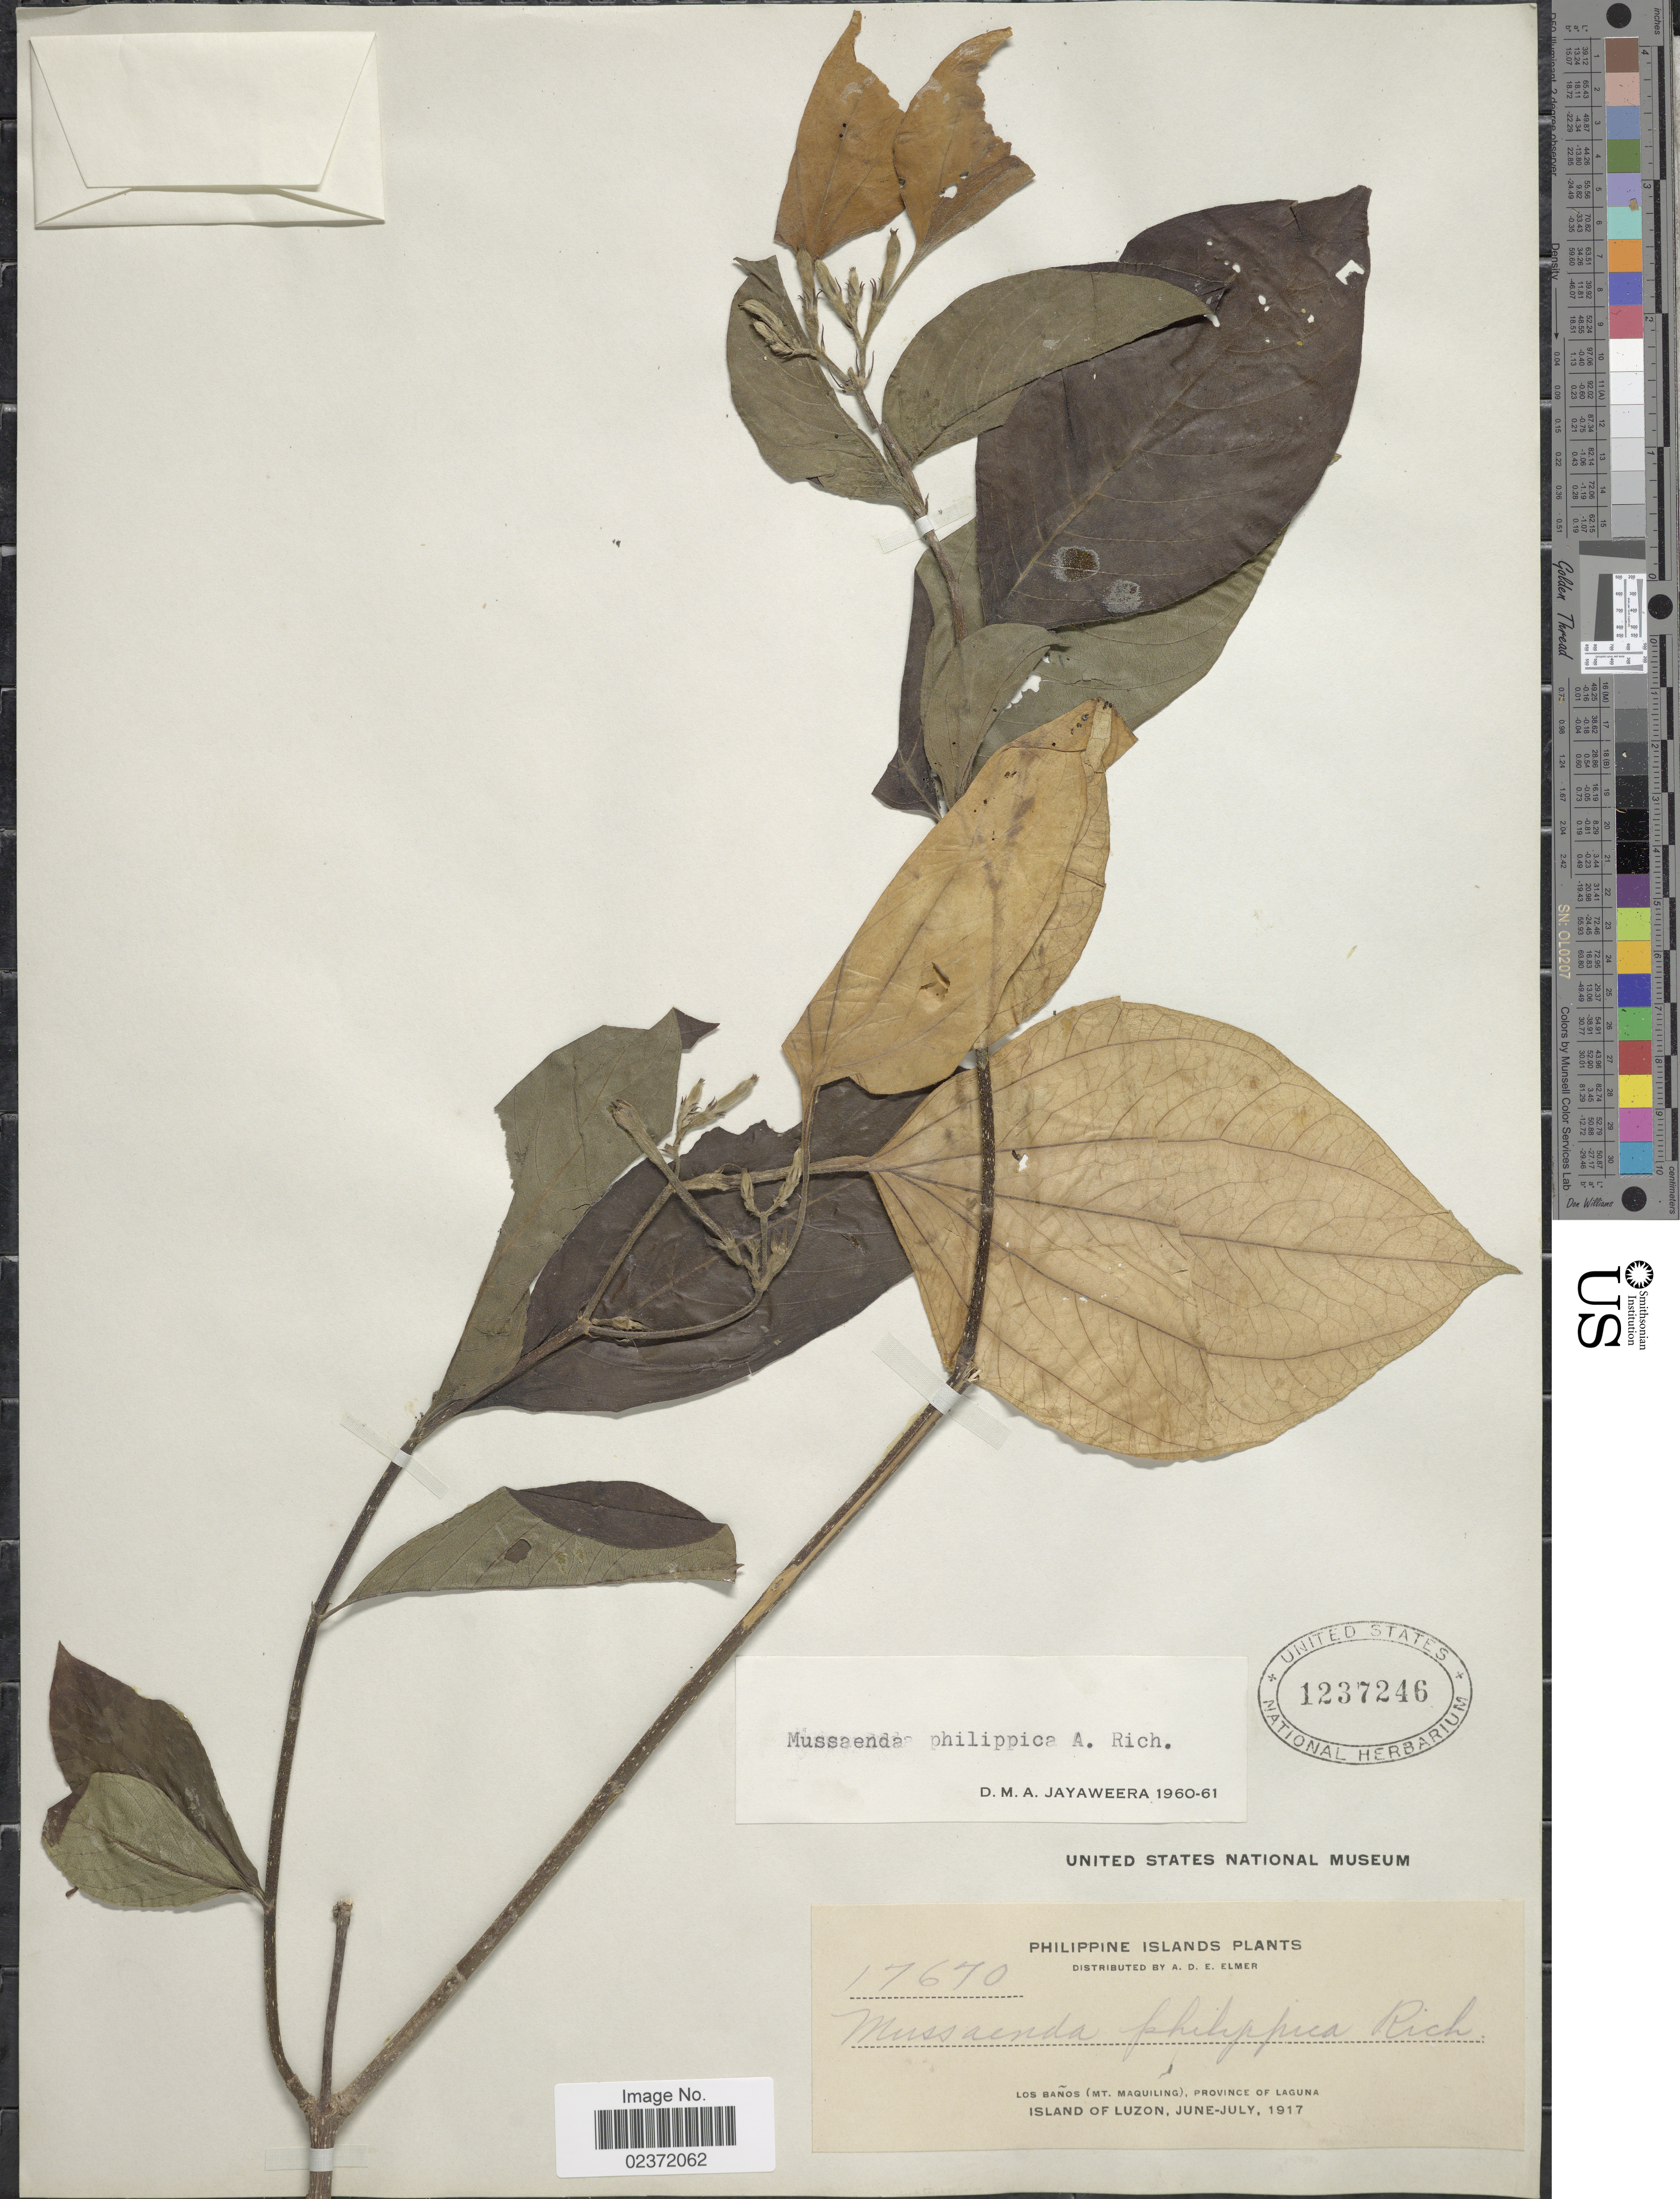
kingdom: Plantae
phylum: Tracheophyta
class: Magnoliopsida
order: Gentianales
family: Rubiaceae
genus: Mussaenda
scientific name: Mussaenda philippica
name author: A. Rich.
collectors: A. D. E. Elmer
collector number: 17670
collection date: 1917-06/1917-07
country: Philippines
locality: Los Banos (Mt. Maquiling) Province of Laguna, Island of Luzon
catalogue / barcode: US 1237246